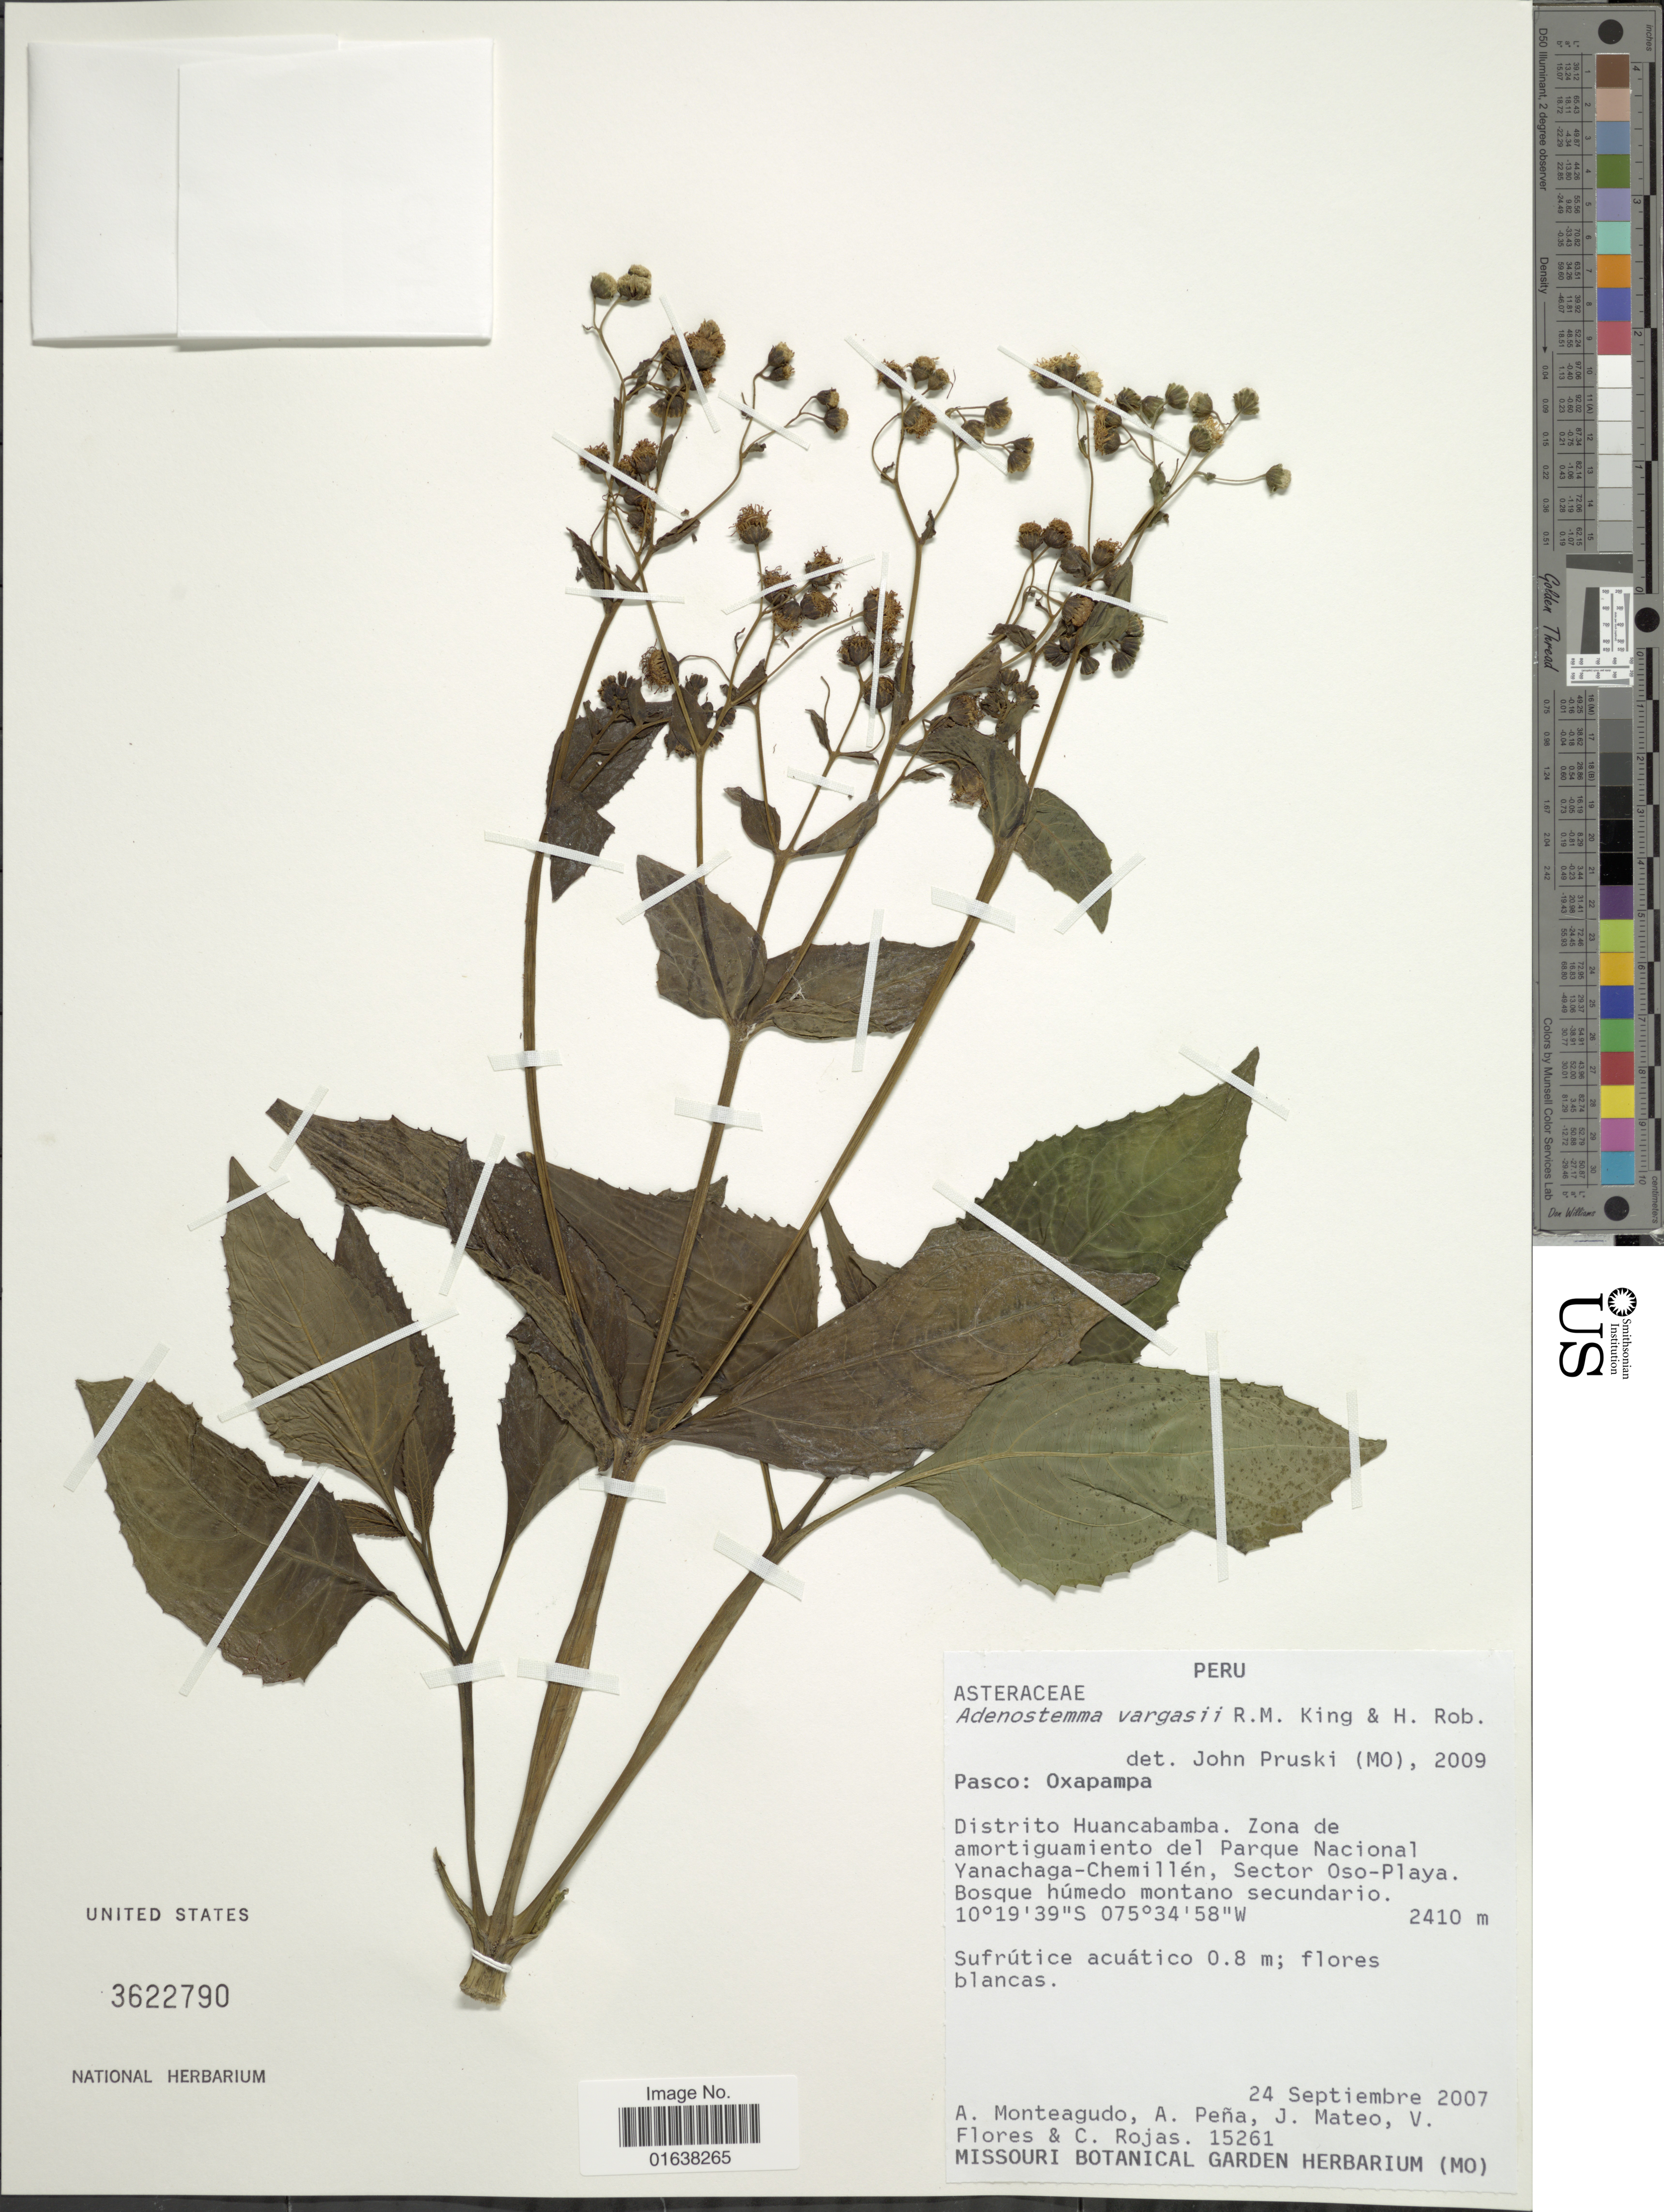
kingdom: Plantae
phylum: Tracheophyta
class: Magnoliopsida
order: Asterales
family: Asteraceae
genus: Adenostemma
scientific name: Adenostemma sp.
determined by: Dosil Hiriart, Florencia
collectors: A. Monteagudo, A. Peña, J. Mateo, V. Flores & C. Rojas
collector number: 15261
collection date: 2007-09-24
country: Peru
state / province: Pasco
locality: Peru. Pasco: Oxapampa. Distrito Huancabamba. Zona de amortiguamiento del Parque Nacional Yanachaga-Chemillen, Sector Oso-Playa.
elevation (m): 2410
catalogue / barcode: US 3622790